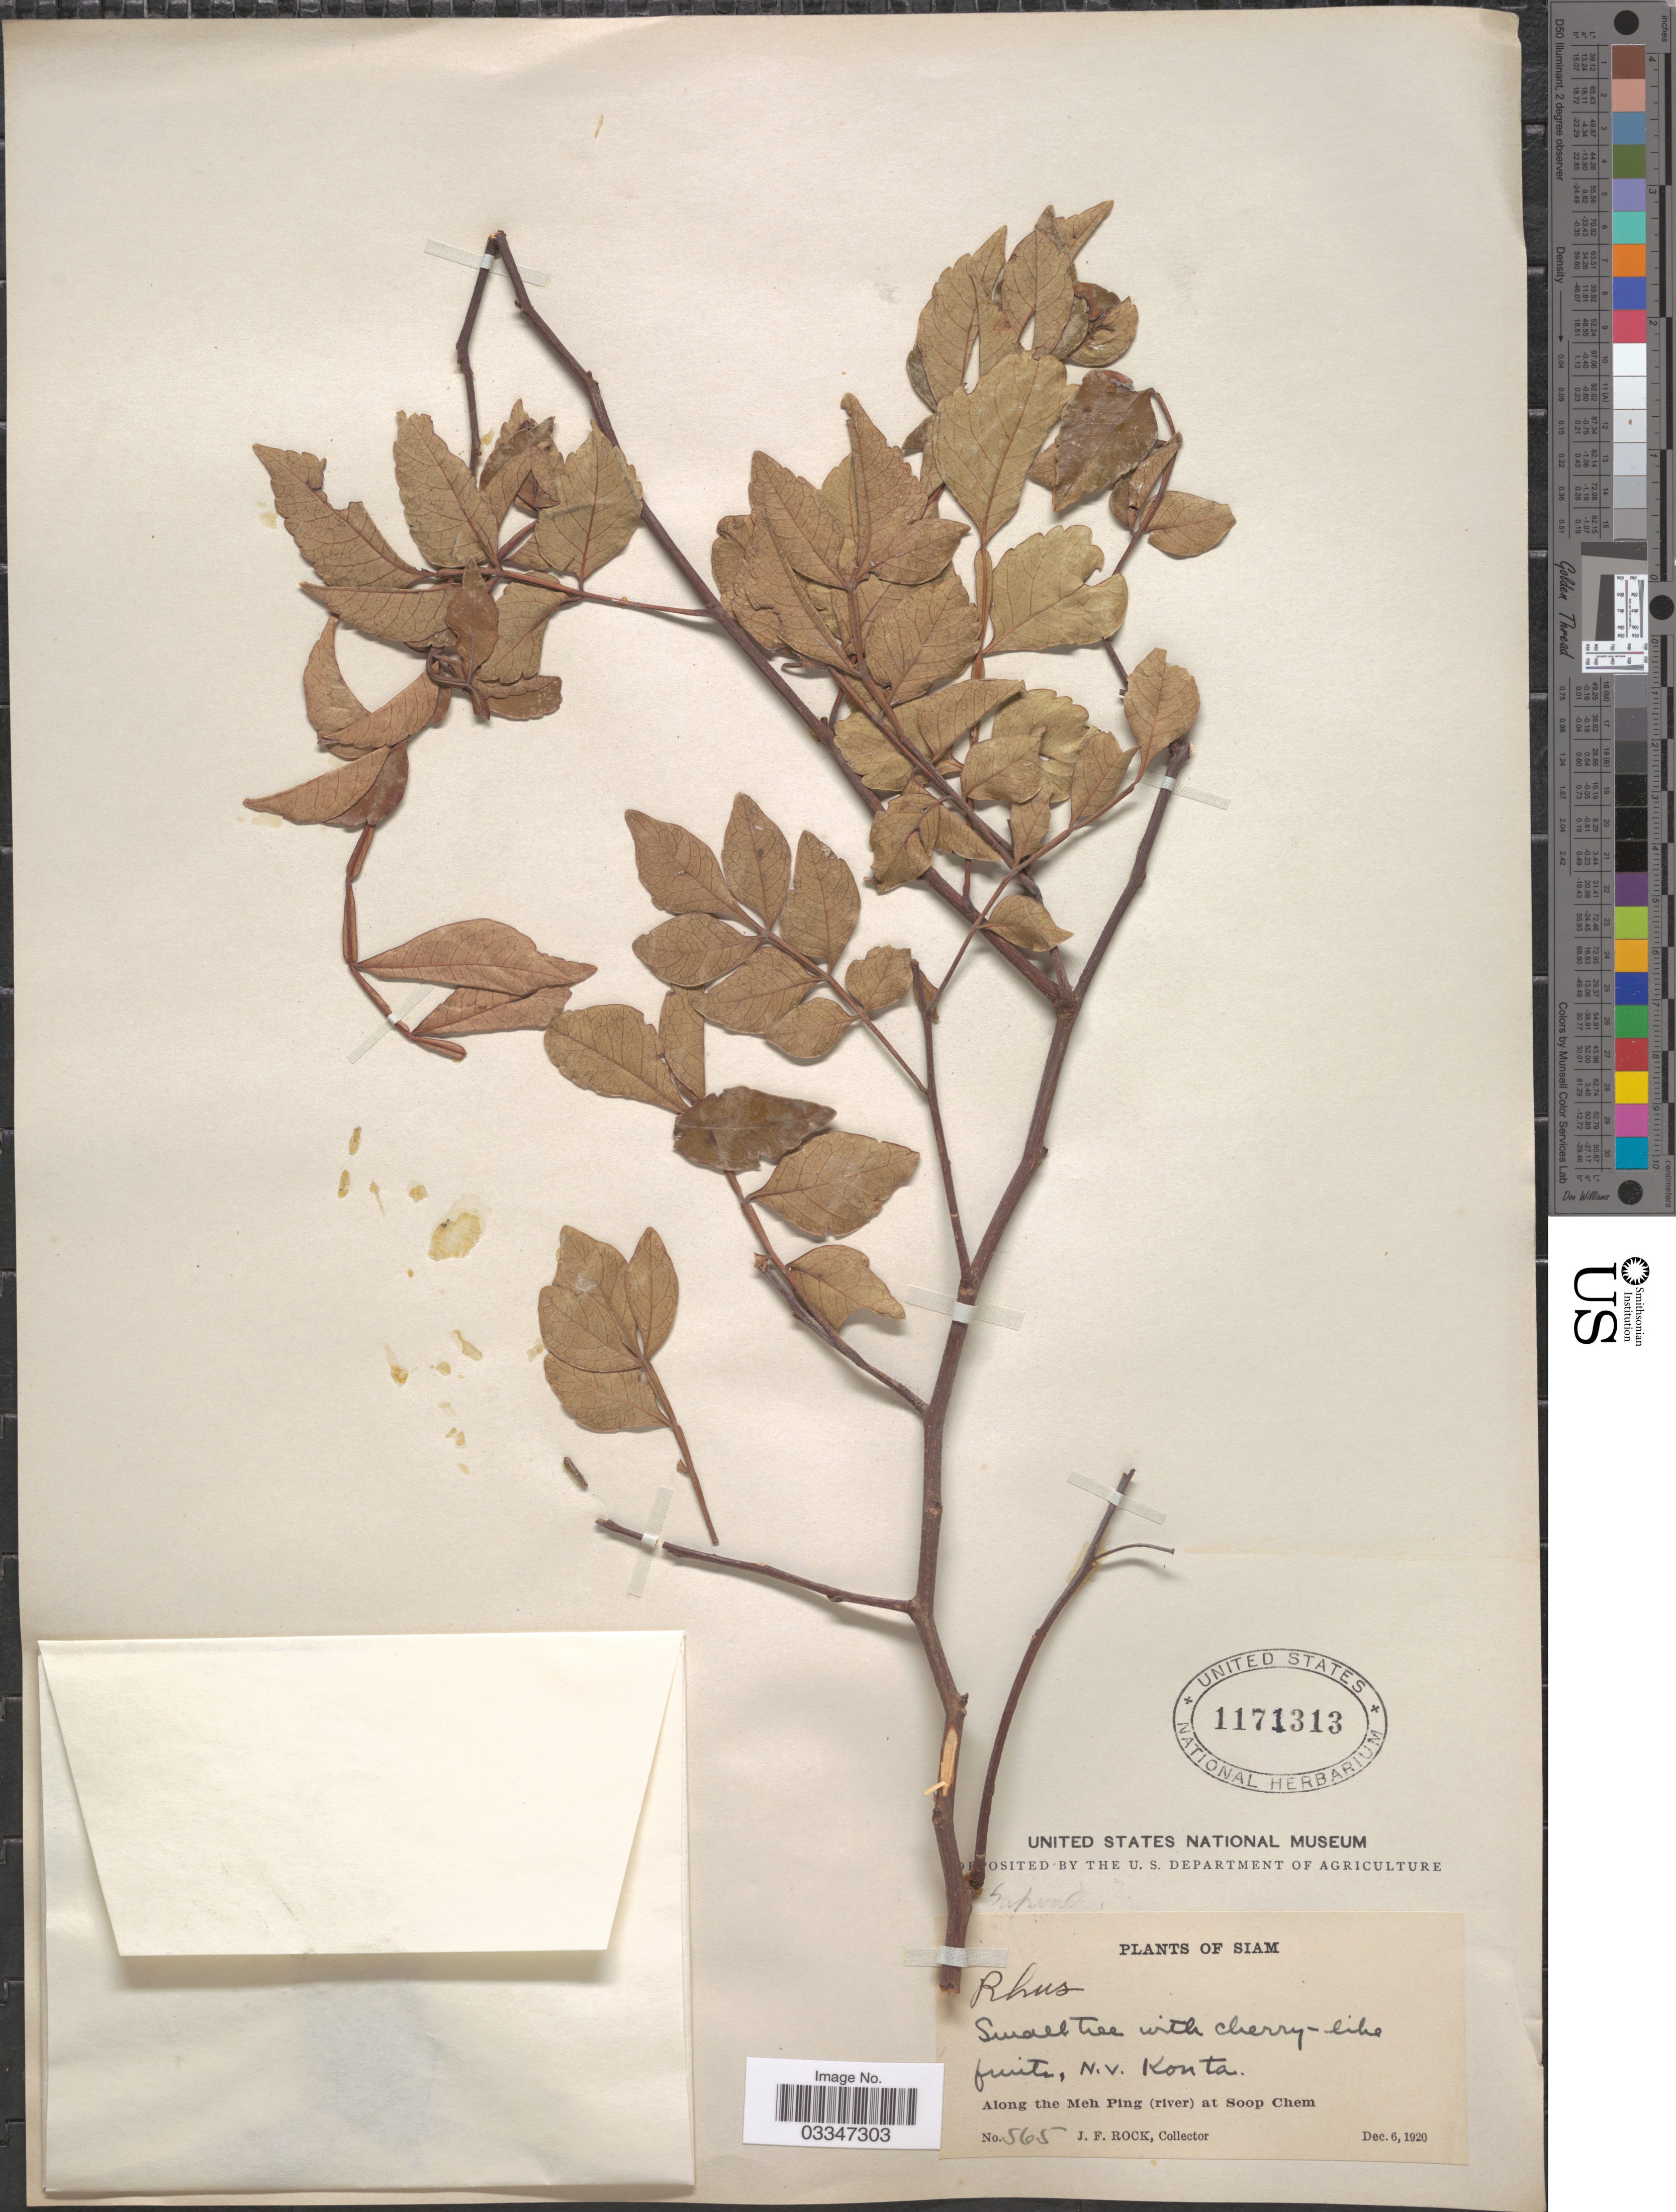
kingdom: Plantae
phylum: Tracheophyta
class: Magnoliopsida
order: Sapindales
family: Anacardiaceae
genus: Rhus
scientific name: Rhus sp.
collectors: J. Rock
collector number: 565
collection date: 1920-12-06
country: Thailand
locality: Siam. Along the Meh Ping (river) at Soop Chem.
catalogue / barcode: US 1171313